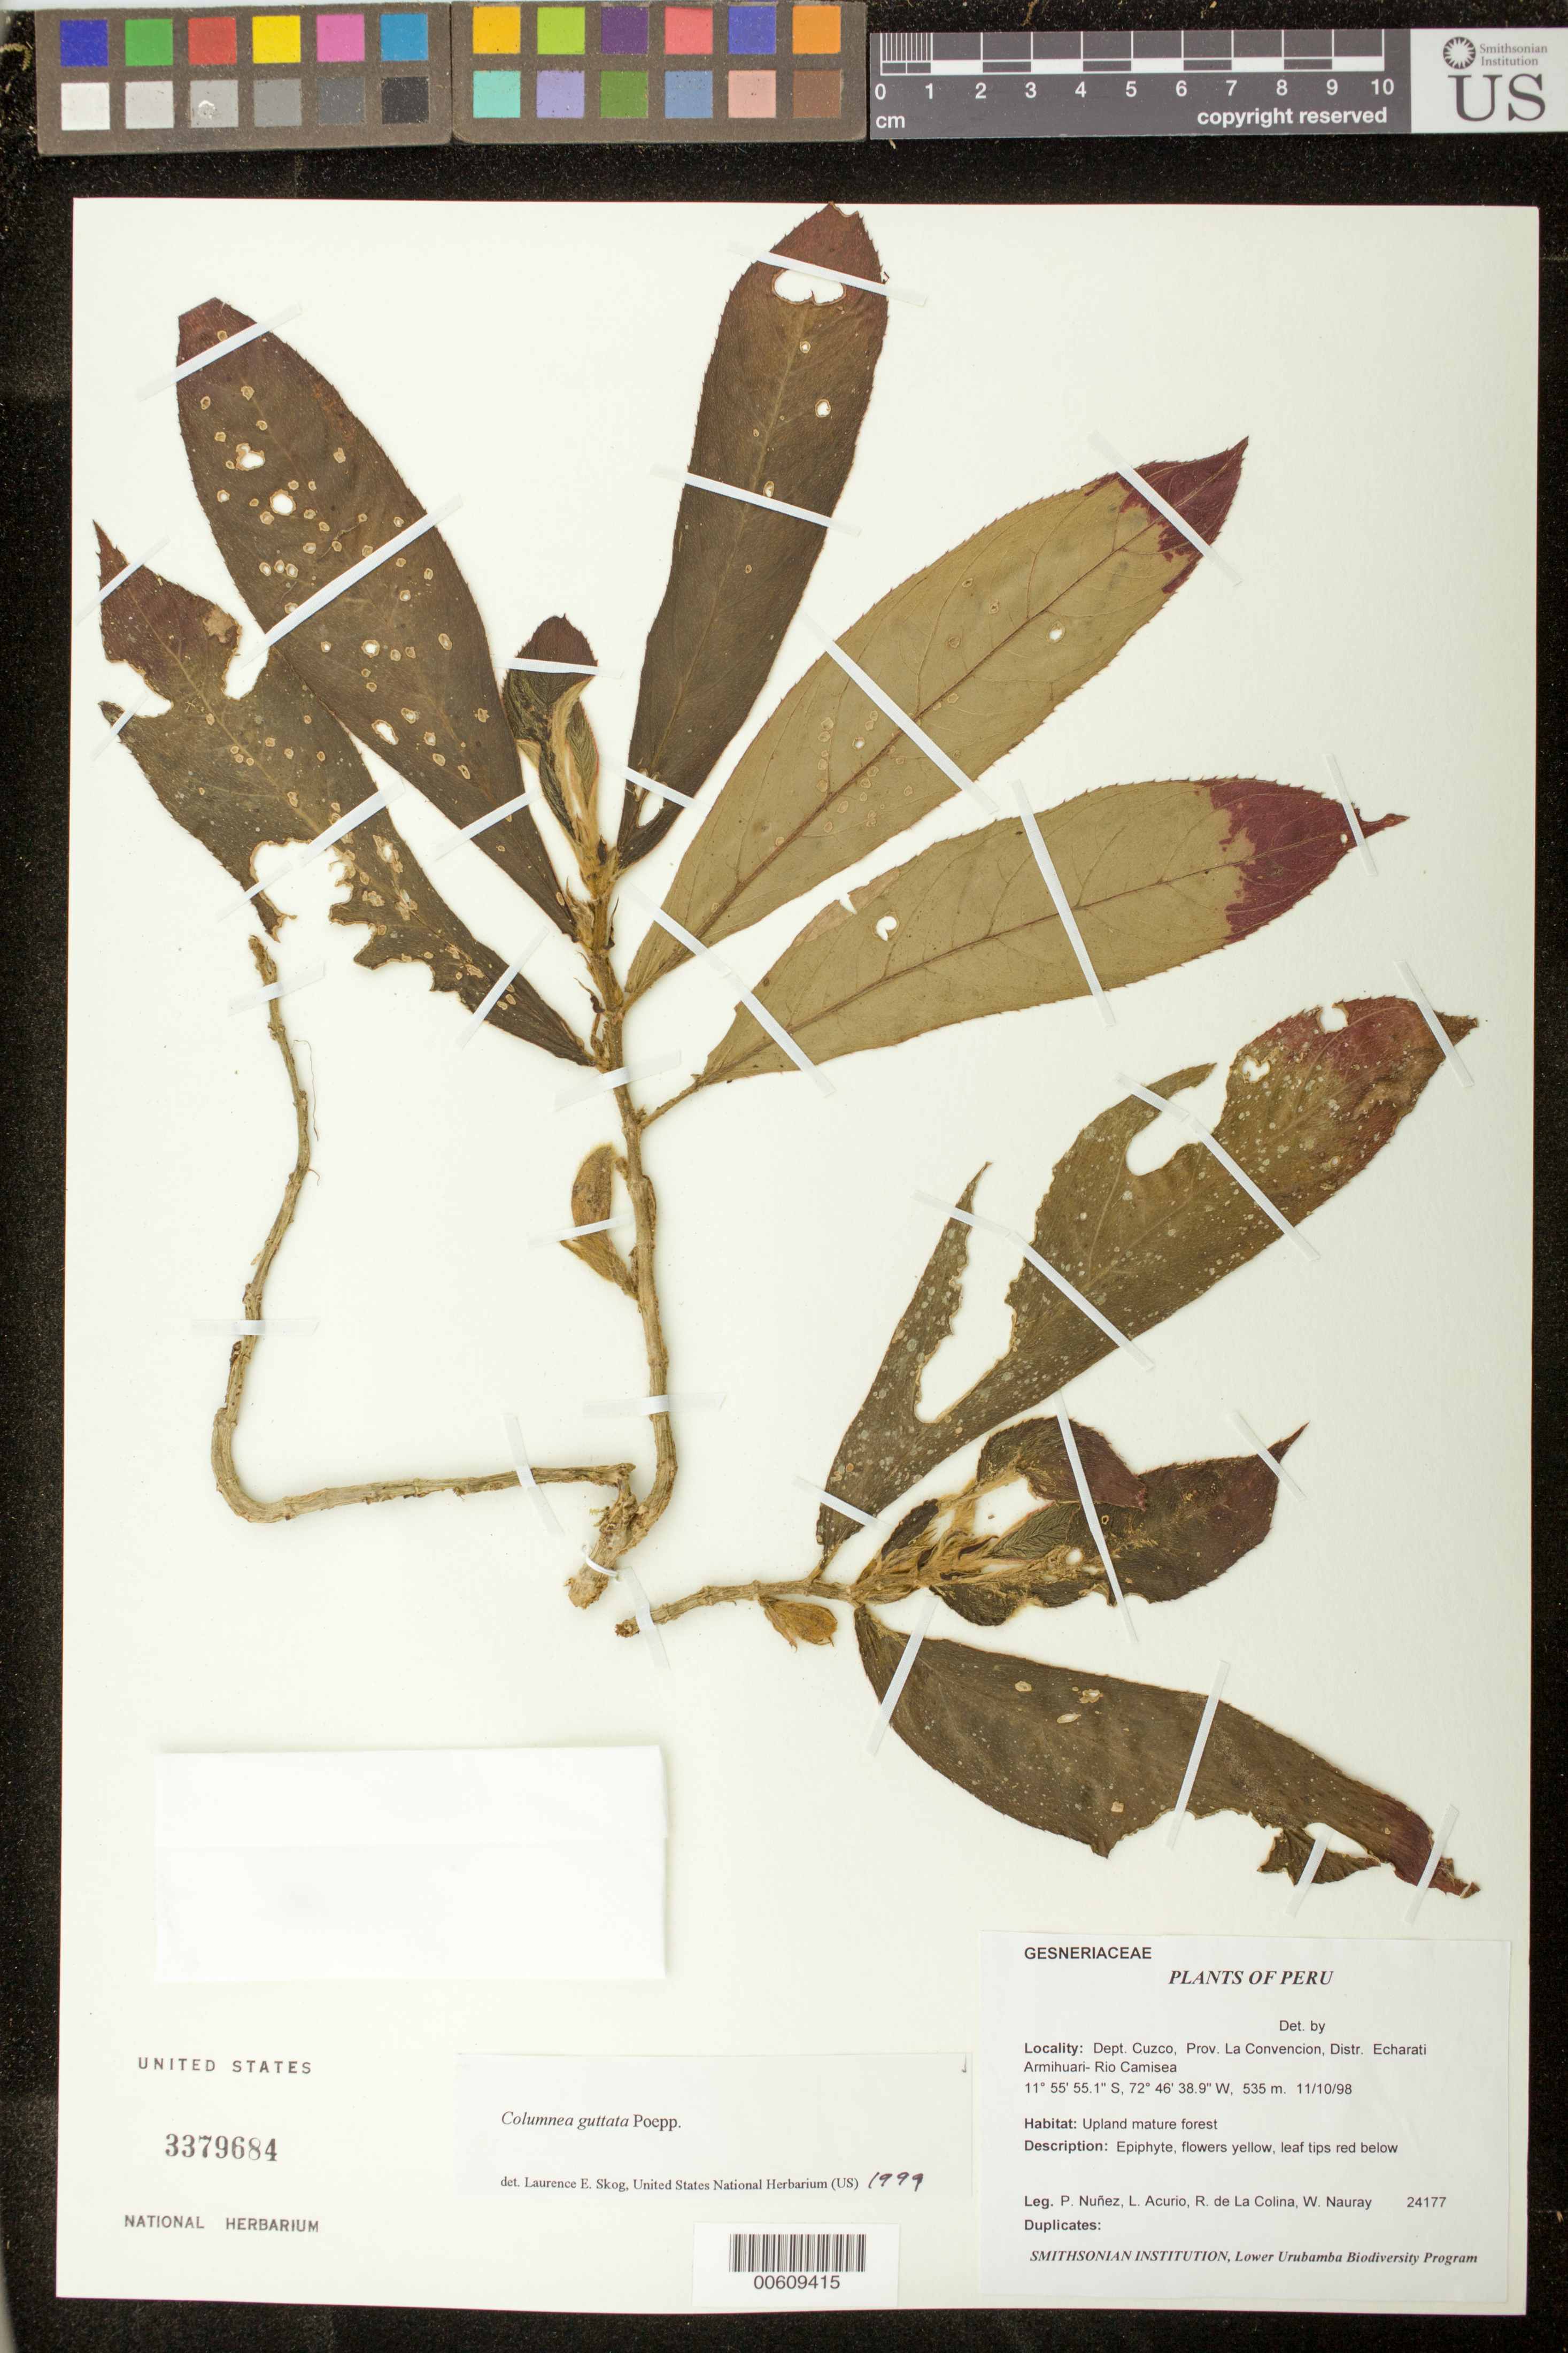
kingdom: Plantae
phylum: Tracheophyta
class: Magnoliopsida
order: Lamiales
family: Gesneriaceae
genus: Columnea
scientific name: Columnea guttata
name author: Poepp.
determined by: Skog, Laurence E.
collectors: P. Núñez V., L. Acurio, R. de La Colina & W. Nauray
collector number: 24177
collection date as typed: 11 Oct 1998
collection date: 1998-10-11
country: Peru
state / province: Cusco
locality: Prov. La Convencion; Distr. Echarati, Armihuari-Rio Camisea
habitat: Upland mature forest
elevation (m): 535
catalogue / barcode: US 3379684